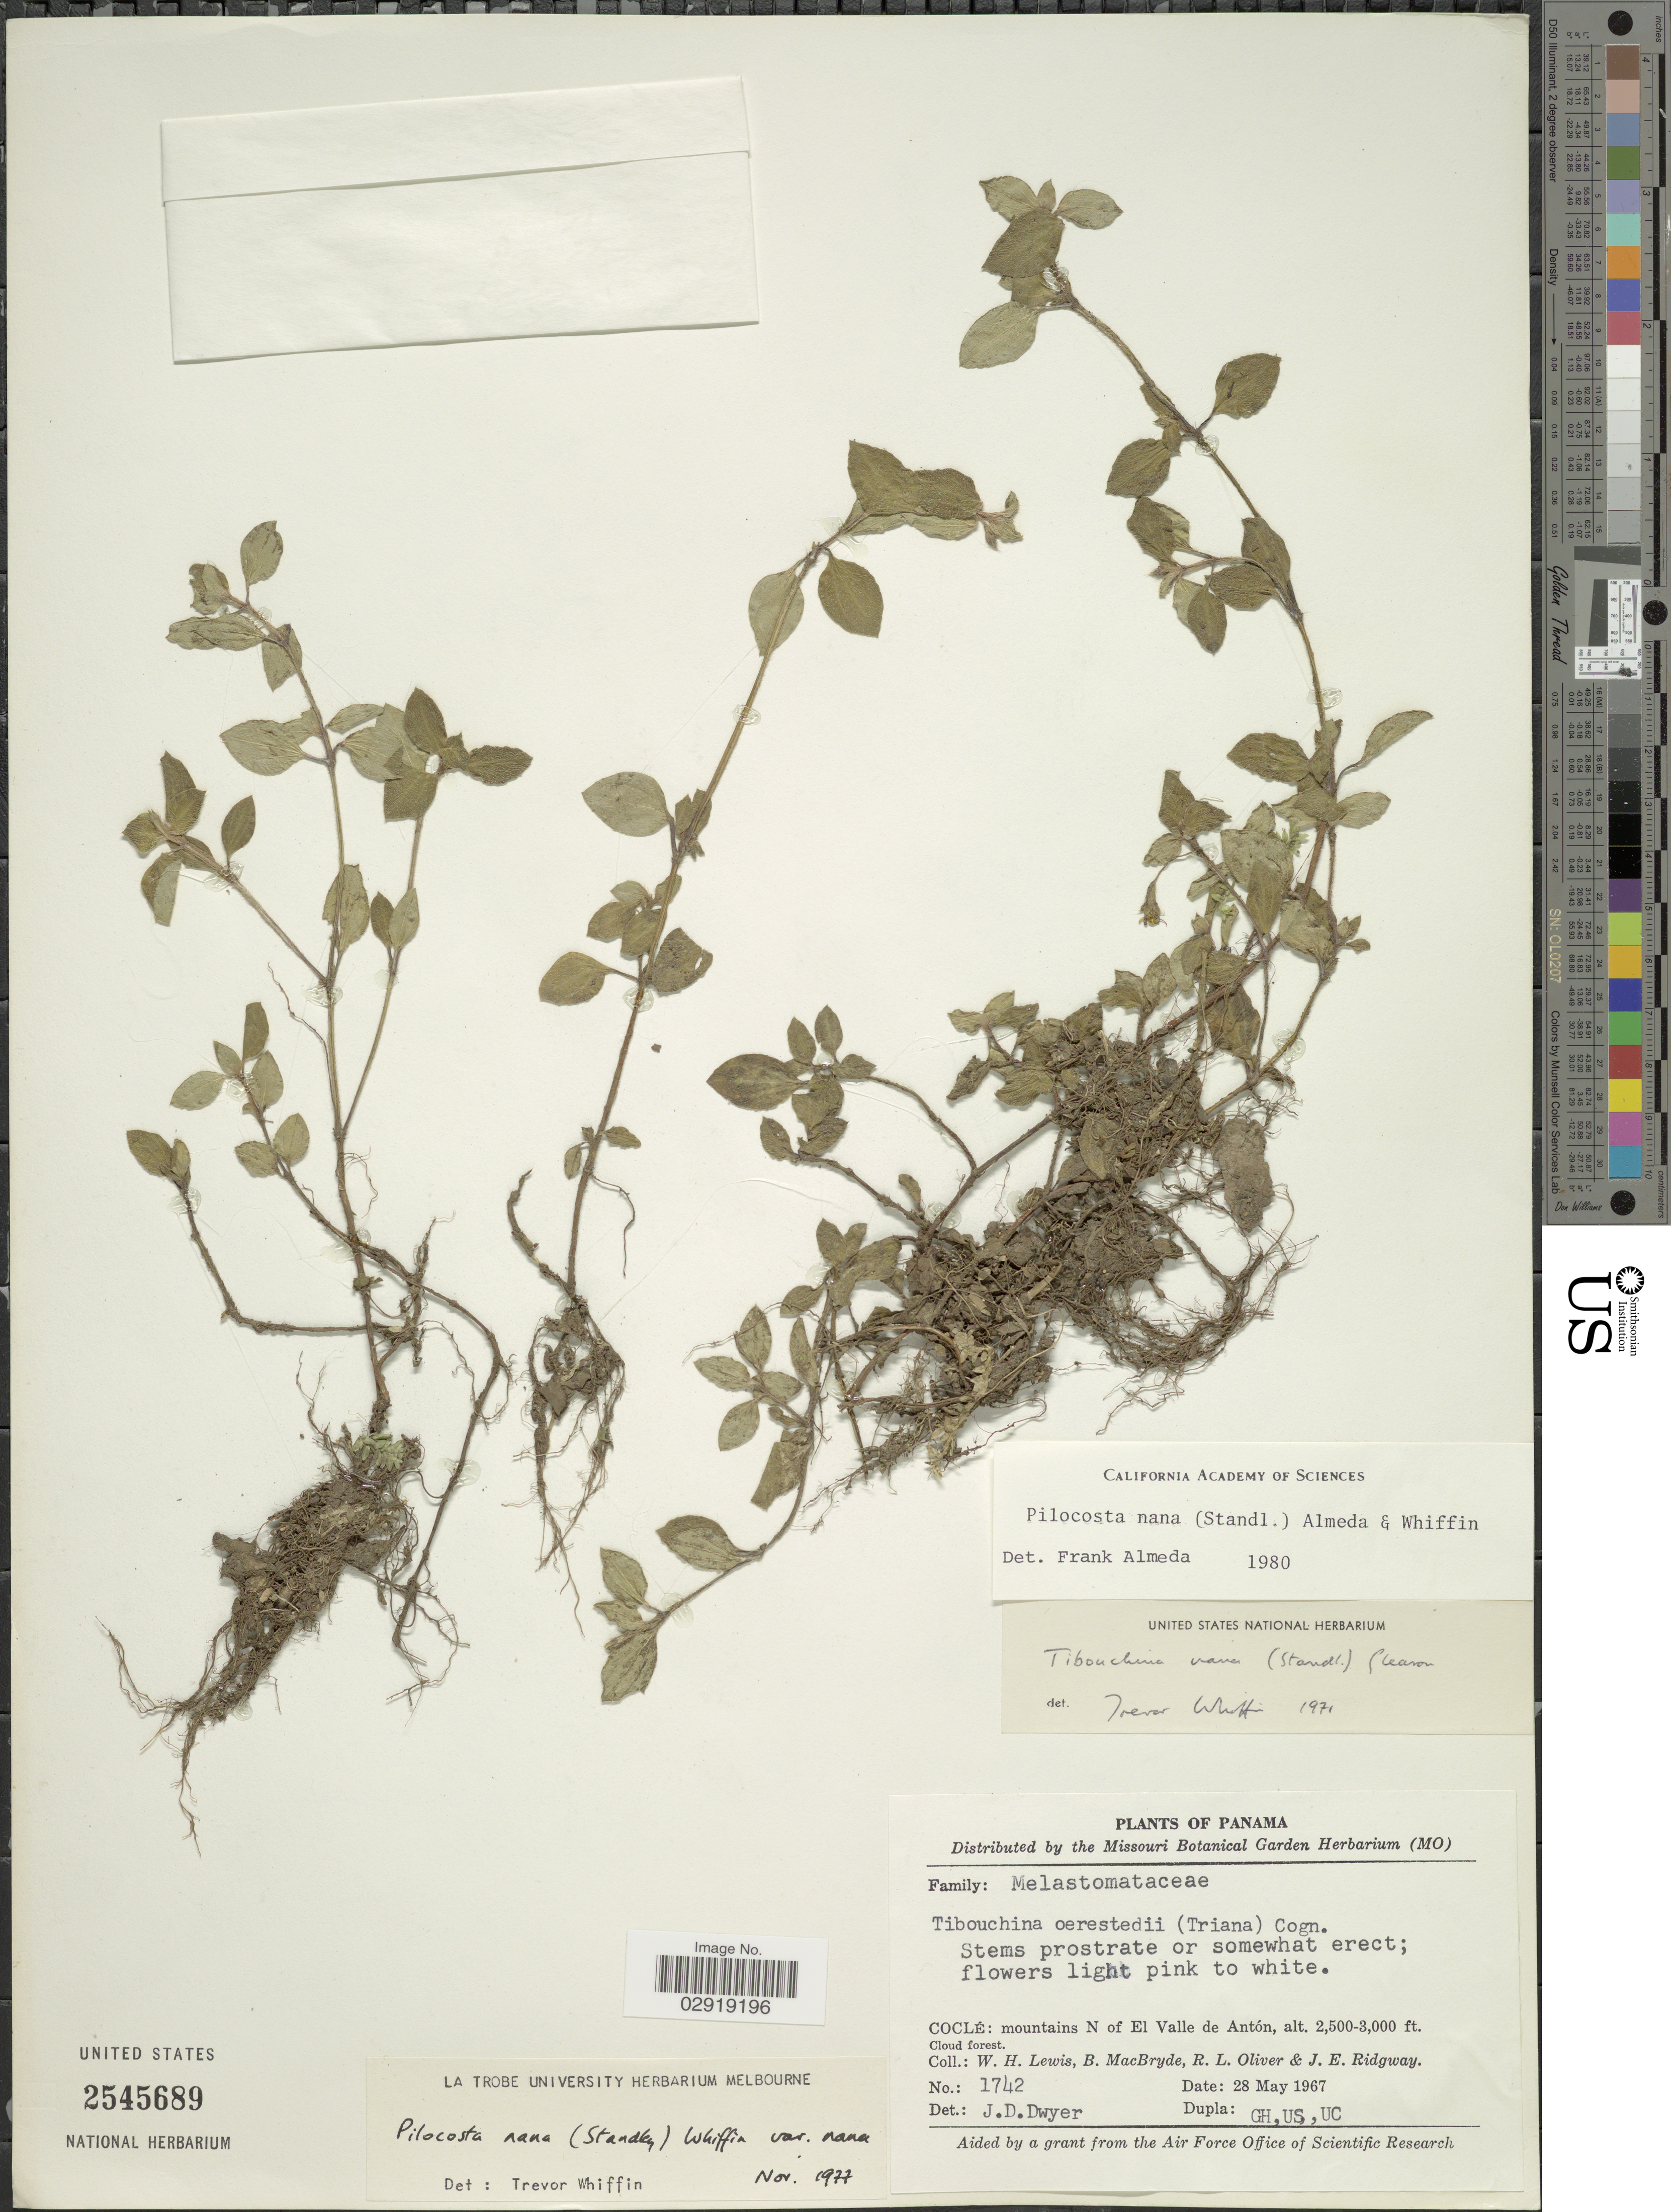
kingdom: Plantae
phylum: Tracheophyta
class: Magnoliopsida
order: Myrtales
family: Melastomataceae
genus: Pilocosta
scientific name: Pilocosta nana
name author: (Standl.) Almeda &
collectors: W. H. Lewis, B. MacBryde, R. Oliver & J. Ridgway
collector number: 1742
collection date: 1967-05-28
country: Panama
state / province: Coclé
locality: Mountains N of El Valle de Antón, Cloud forest.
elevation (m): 762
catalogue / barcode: US 2545689